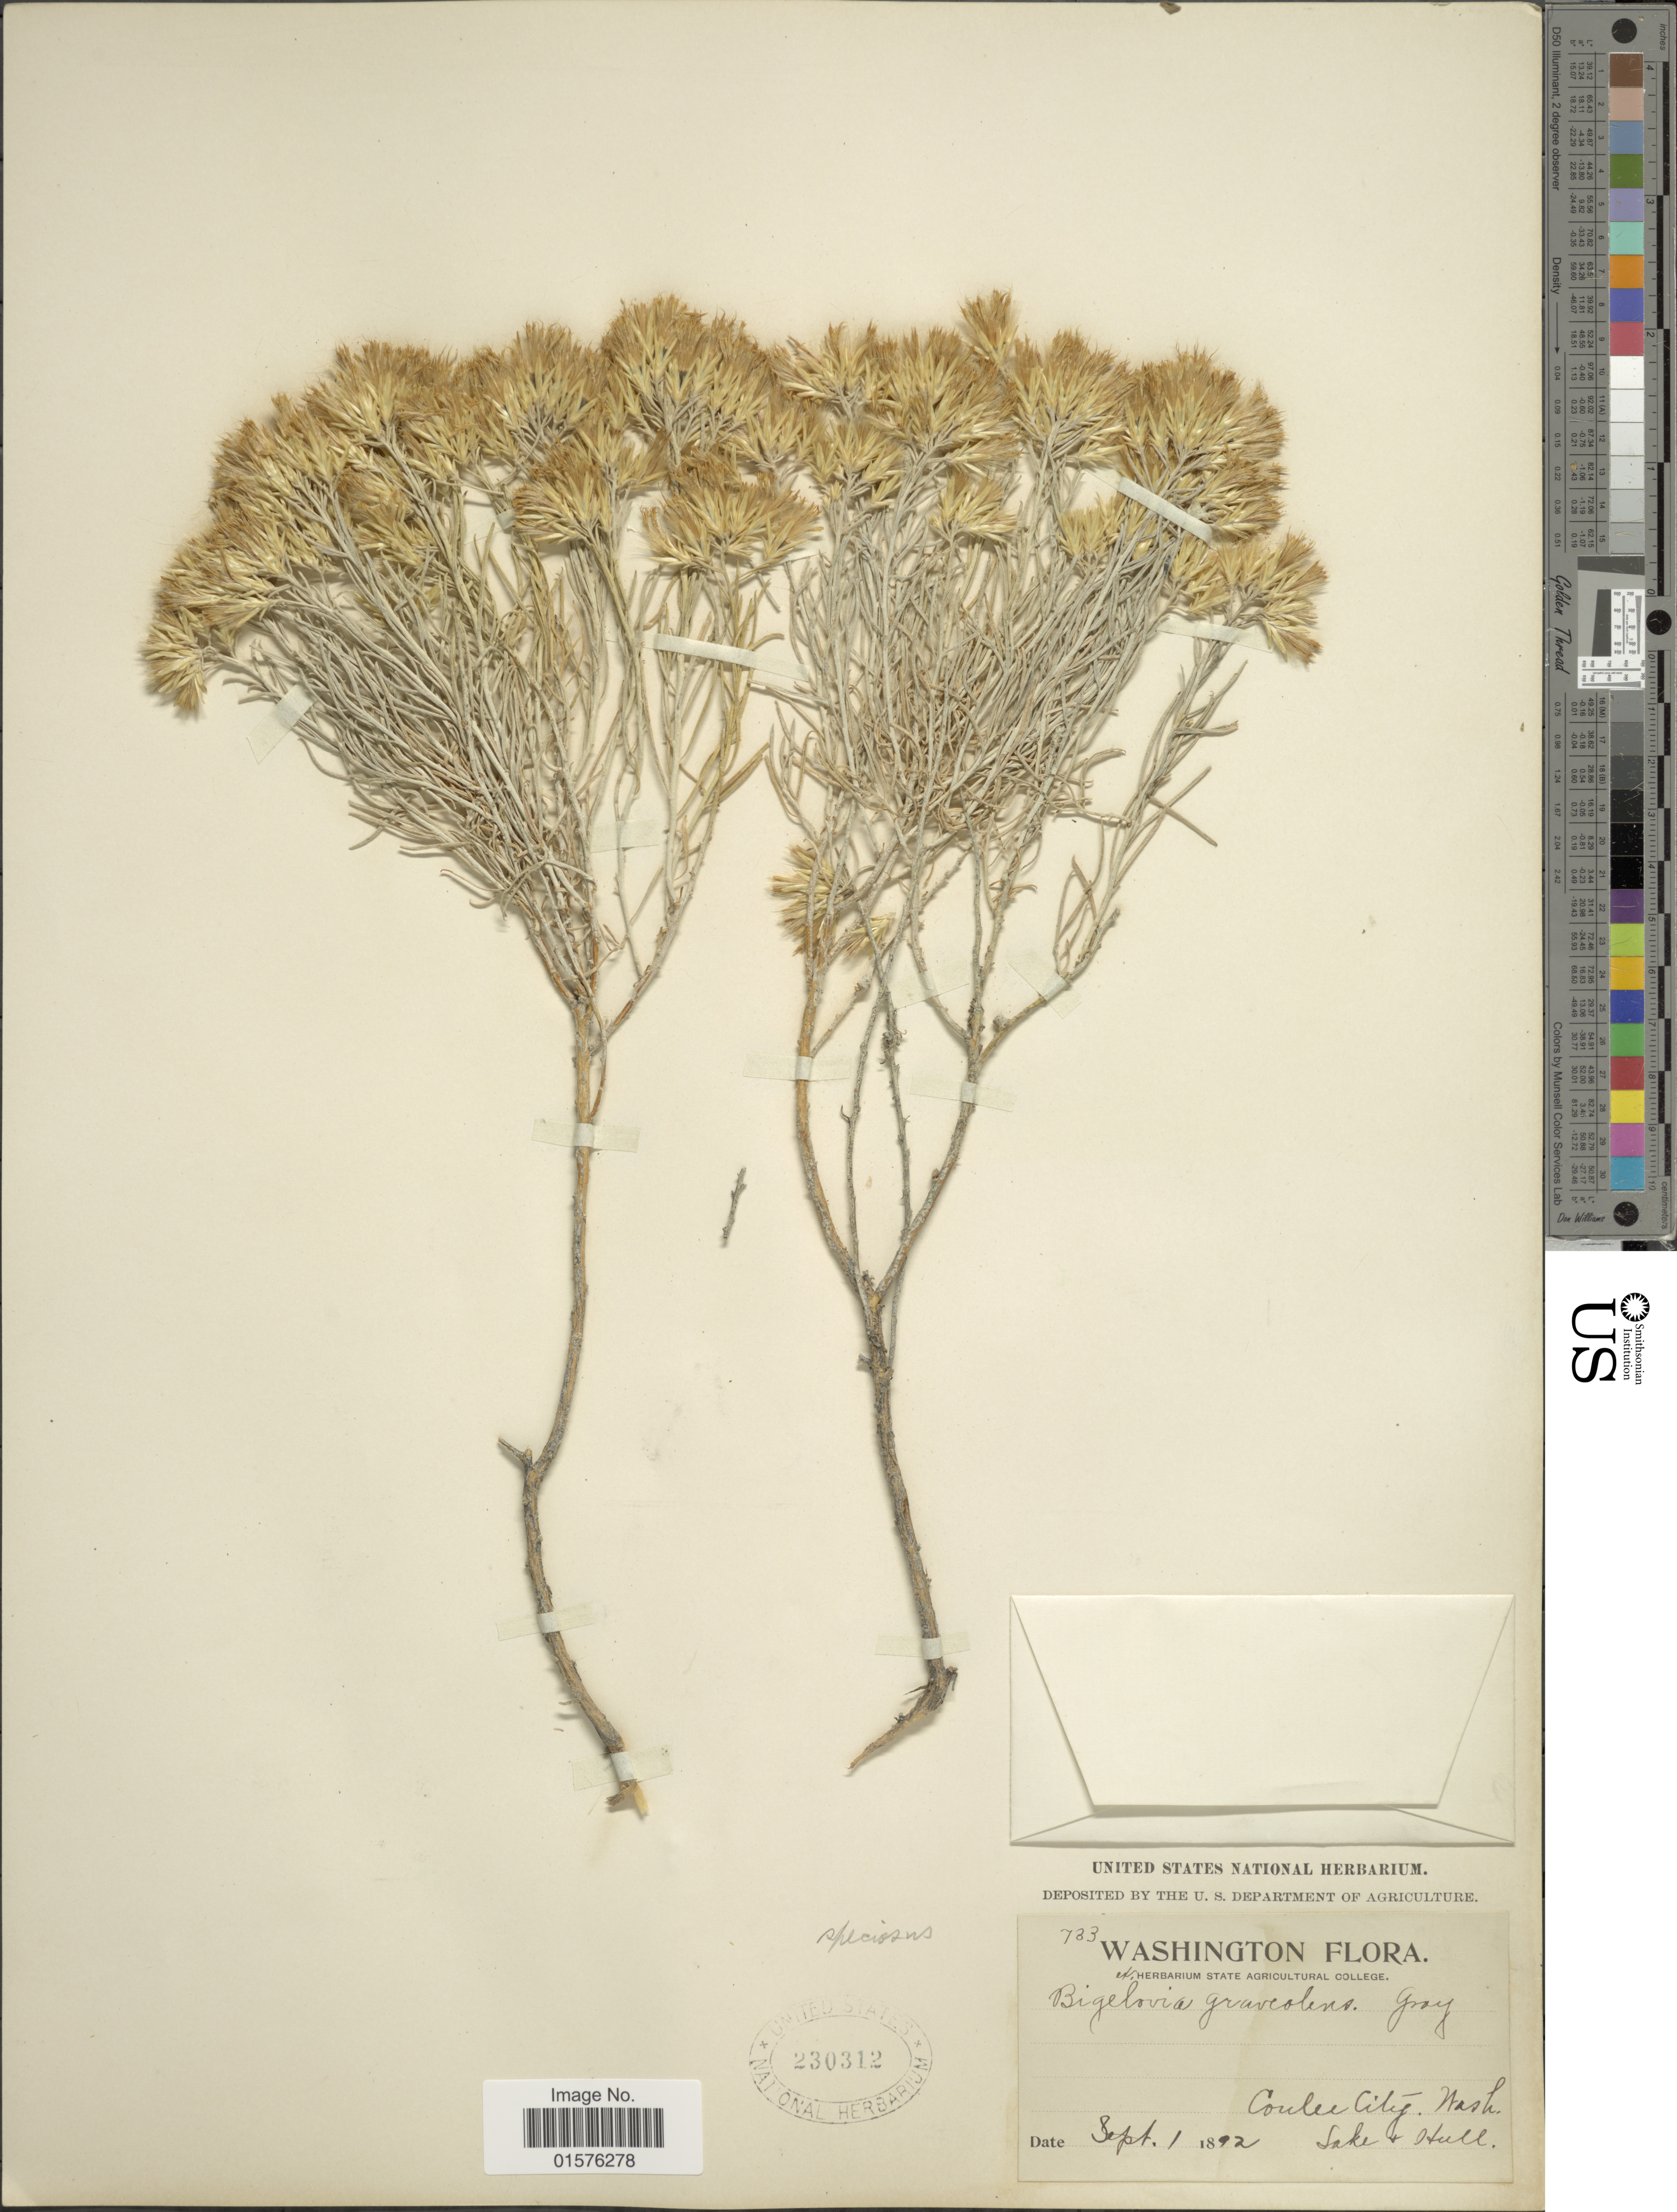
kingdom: Plantae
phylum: Tracheophyta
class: Magnoliopsida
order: Asterales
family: Asteraceae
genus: Ericameria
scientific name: Ericameria nauseosa var. speciosa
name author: (Nutt.) G.L. Nesom & G.I. Baird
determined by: Urbatsch, Lowell E., Curator (LSU), Louisiana State University (UNITED STATES)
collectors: ex herb. State Agric. College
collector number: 733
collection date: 1892-09-01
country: United States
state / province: Washington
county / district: Grant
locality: Coulee City, lake & Hull.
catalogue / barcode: US 230312